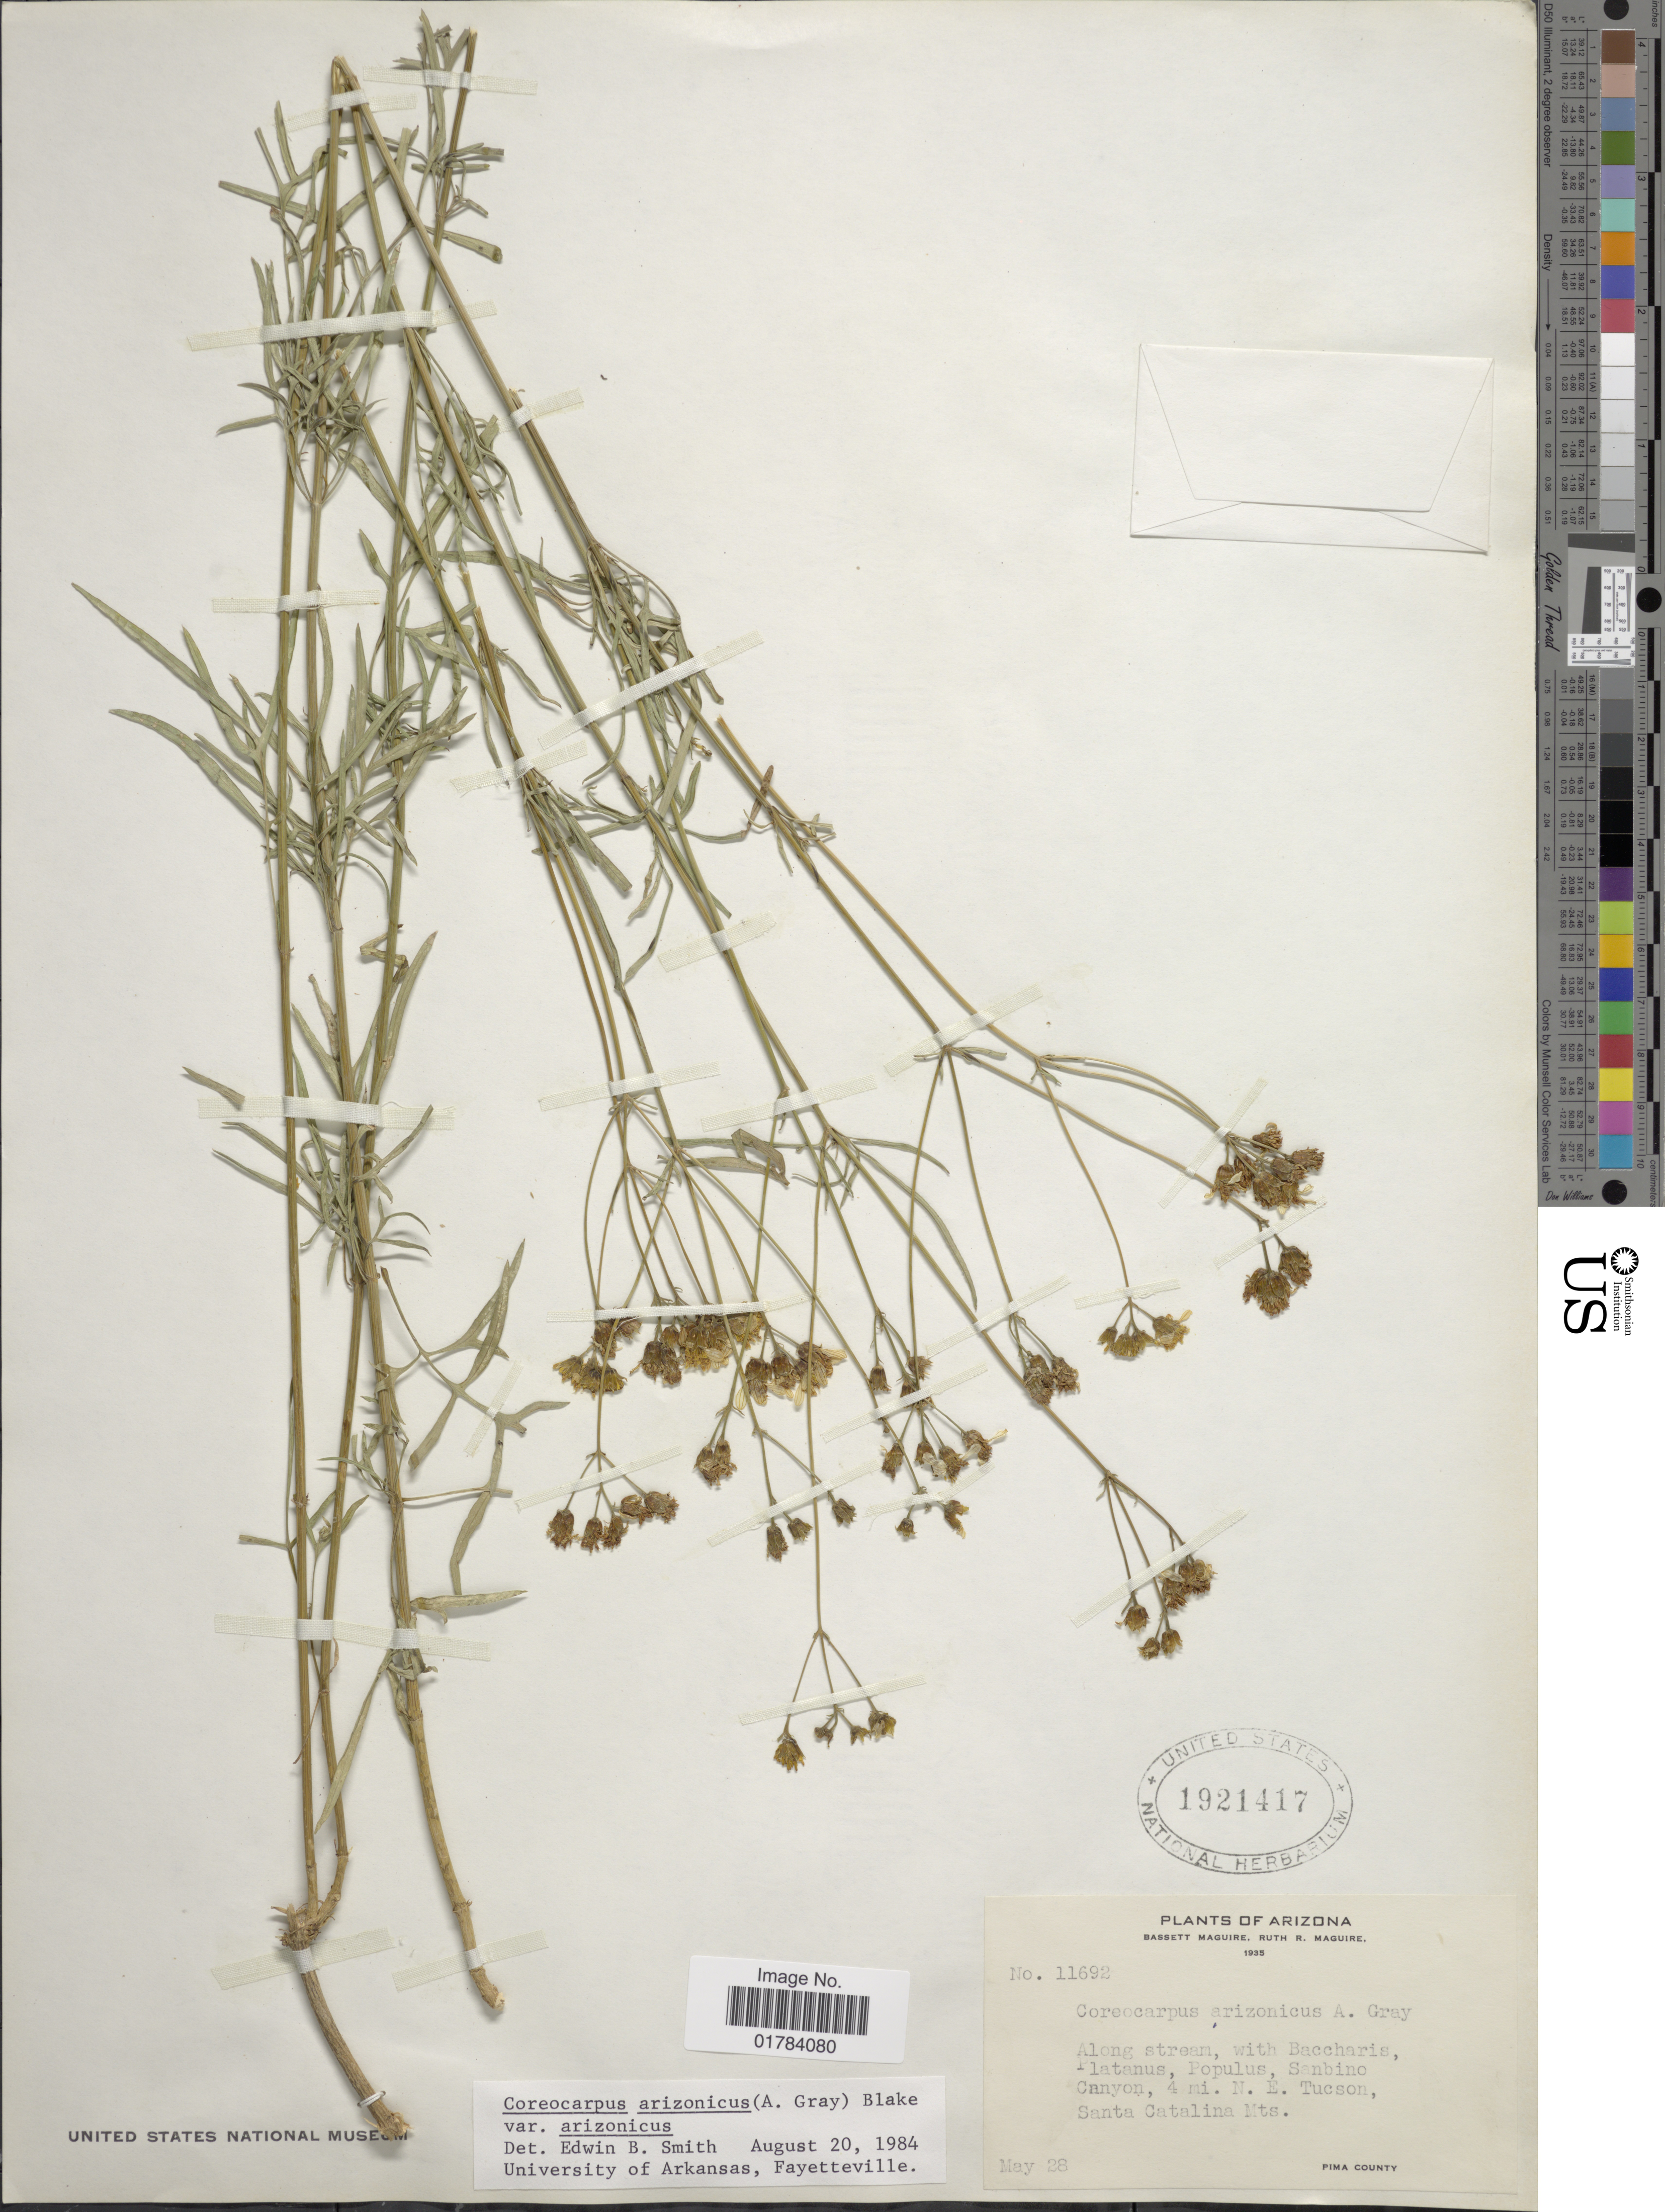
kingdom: Plantae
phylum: Tracheophyta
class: Magnoliopsida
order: Asterales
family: Asteraceae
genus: Coreocarpus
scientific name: Coreocarpus arizonicus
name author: (A. Gray) S.F. Blake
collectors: B. Maguire & R. R. Maguire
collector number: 11692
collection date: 1935-05-28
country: United States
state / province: Arizona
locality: Along stream, with Baccharis, Platanus, Populus, Sanbino Canyon, 4 mi. N.E. Tucson, Santa Catalina Mts., Pima County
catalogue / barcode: US 1921417